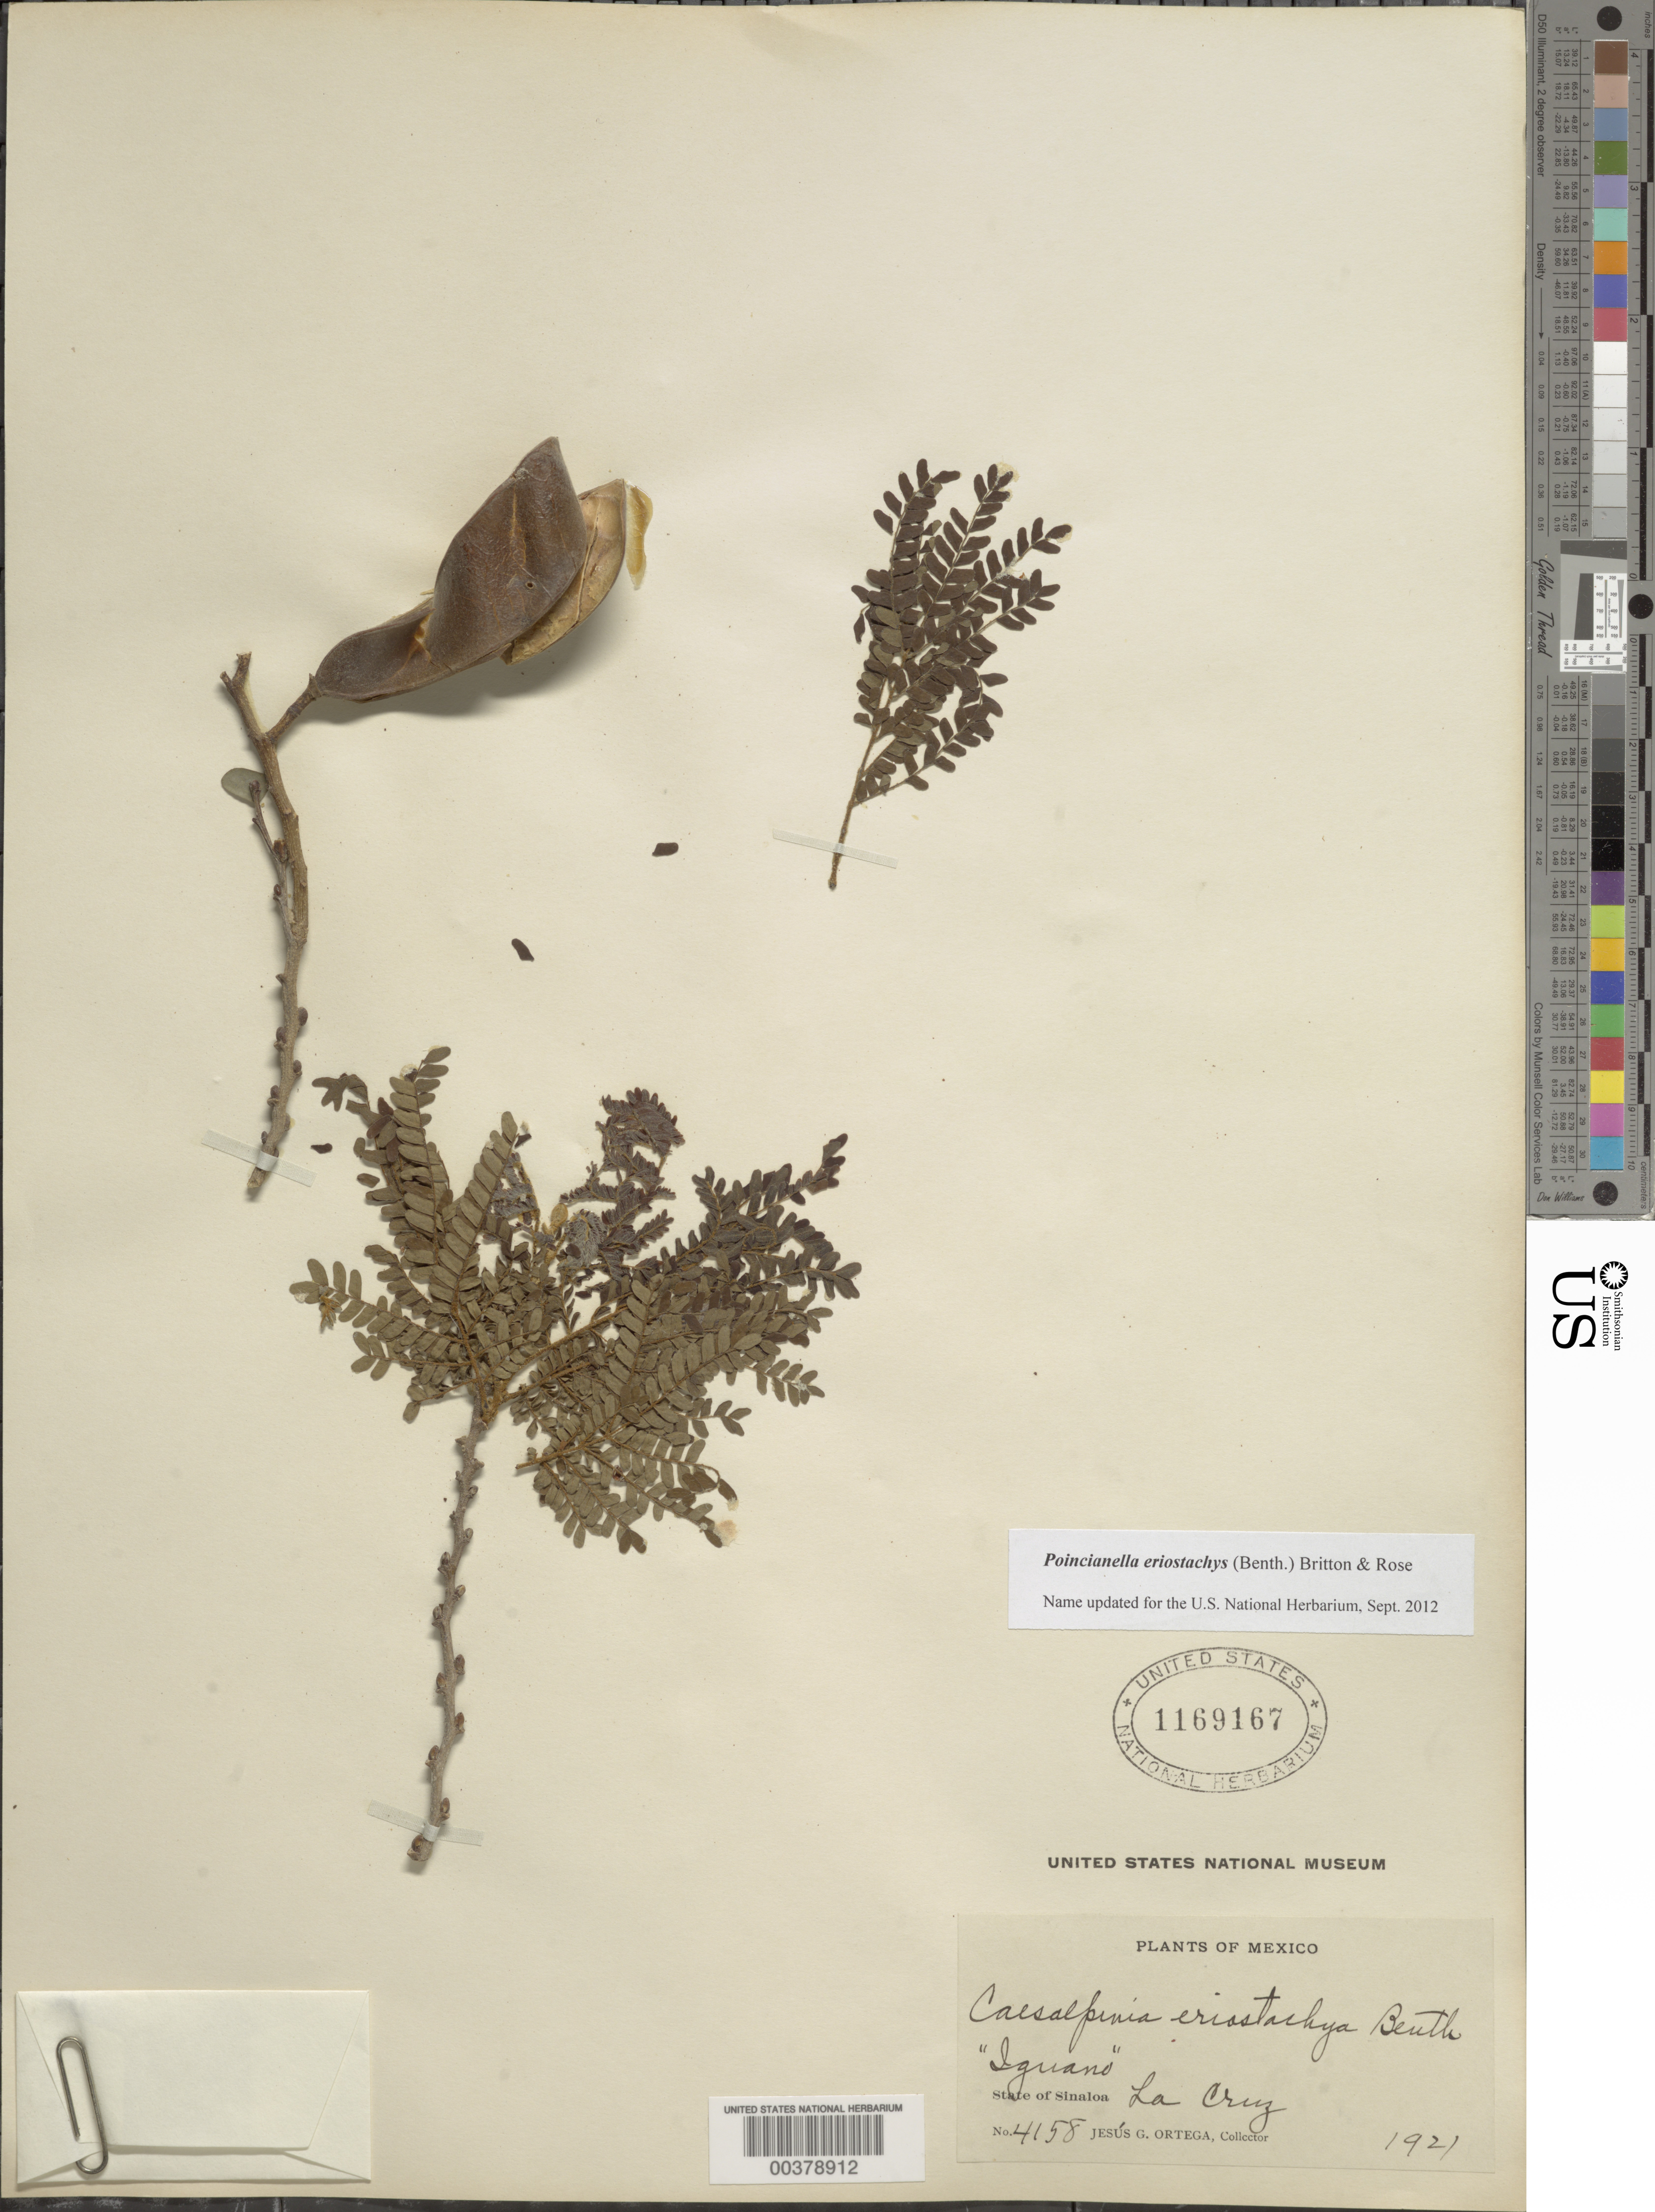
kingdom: Plantae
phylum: Tracheophyta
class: Magnoliopsida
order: Fabales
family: Fabaceae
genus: Cenostigma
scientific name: Cenostigma eriostachys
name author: (Benth.) Gagnon & G.P. Lewis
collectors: J. Ortega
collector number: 4158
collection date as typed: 1921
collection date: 1921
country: Mexico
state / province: Sinaloa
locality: La cruz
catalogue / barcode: US 1169167